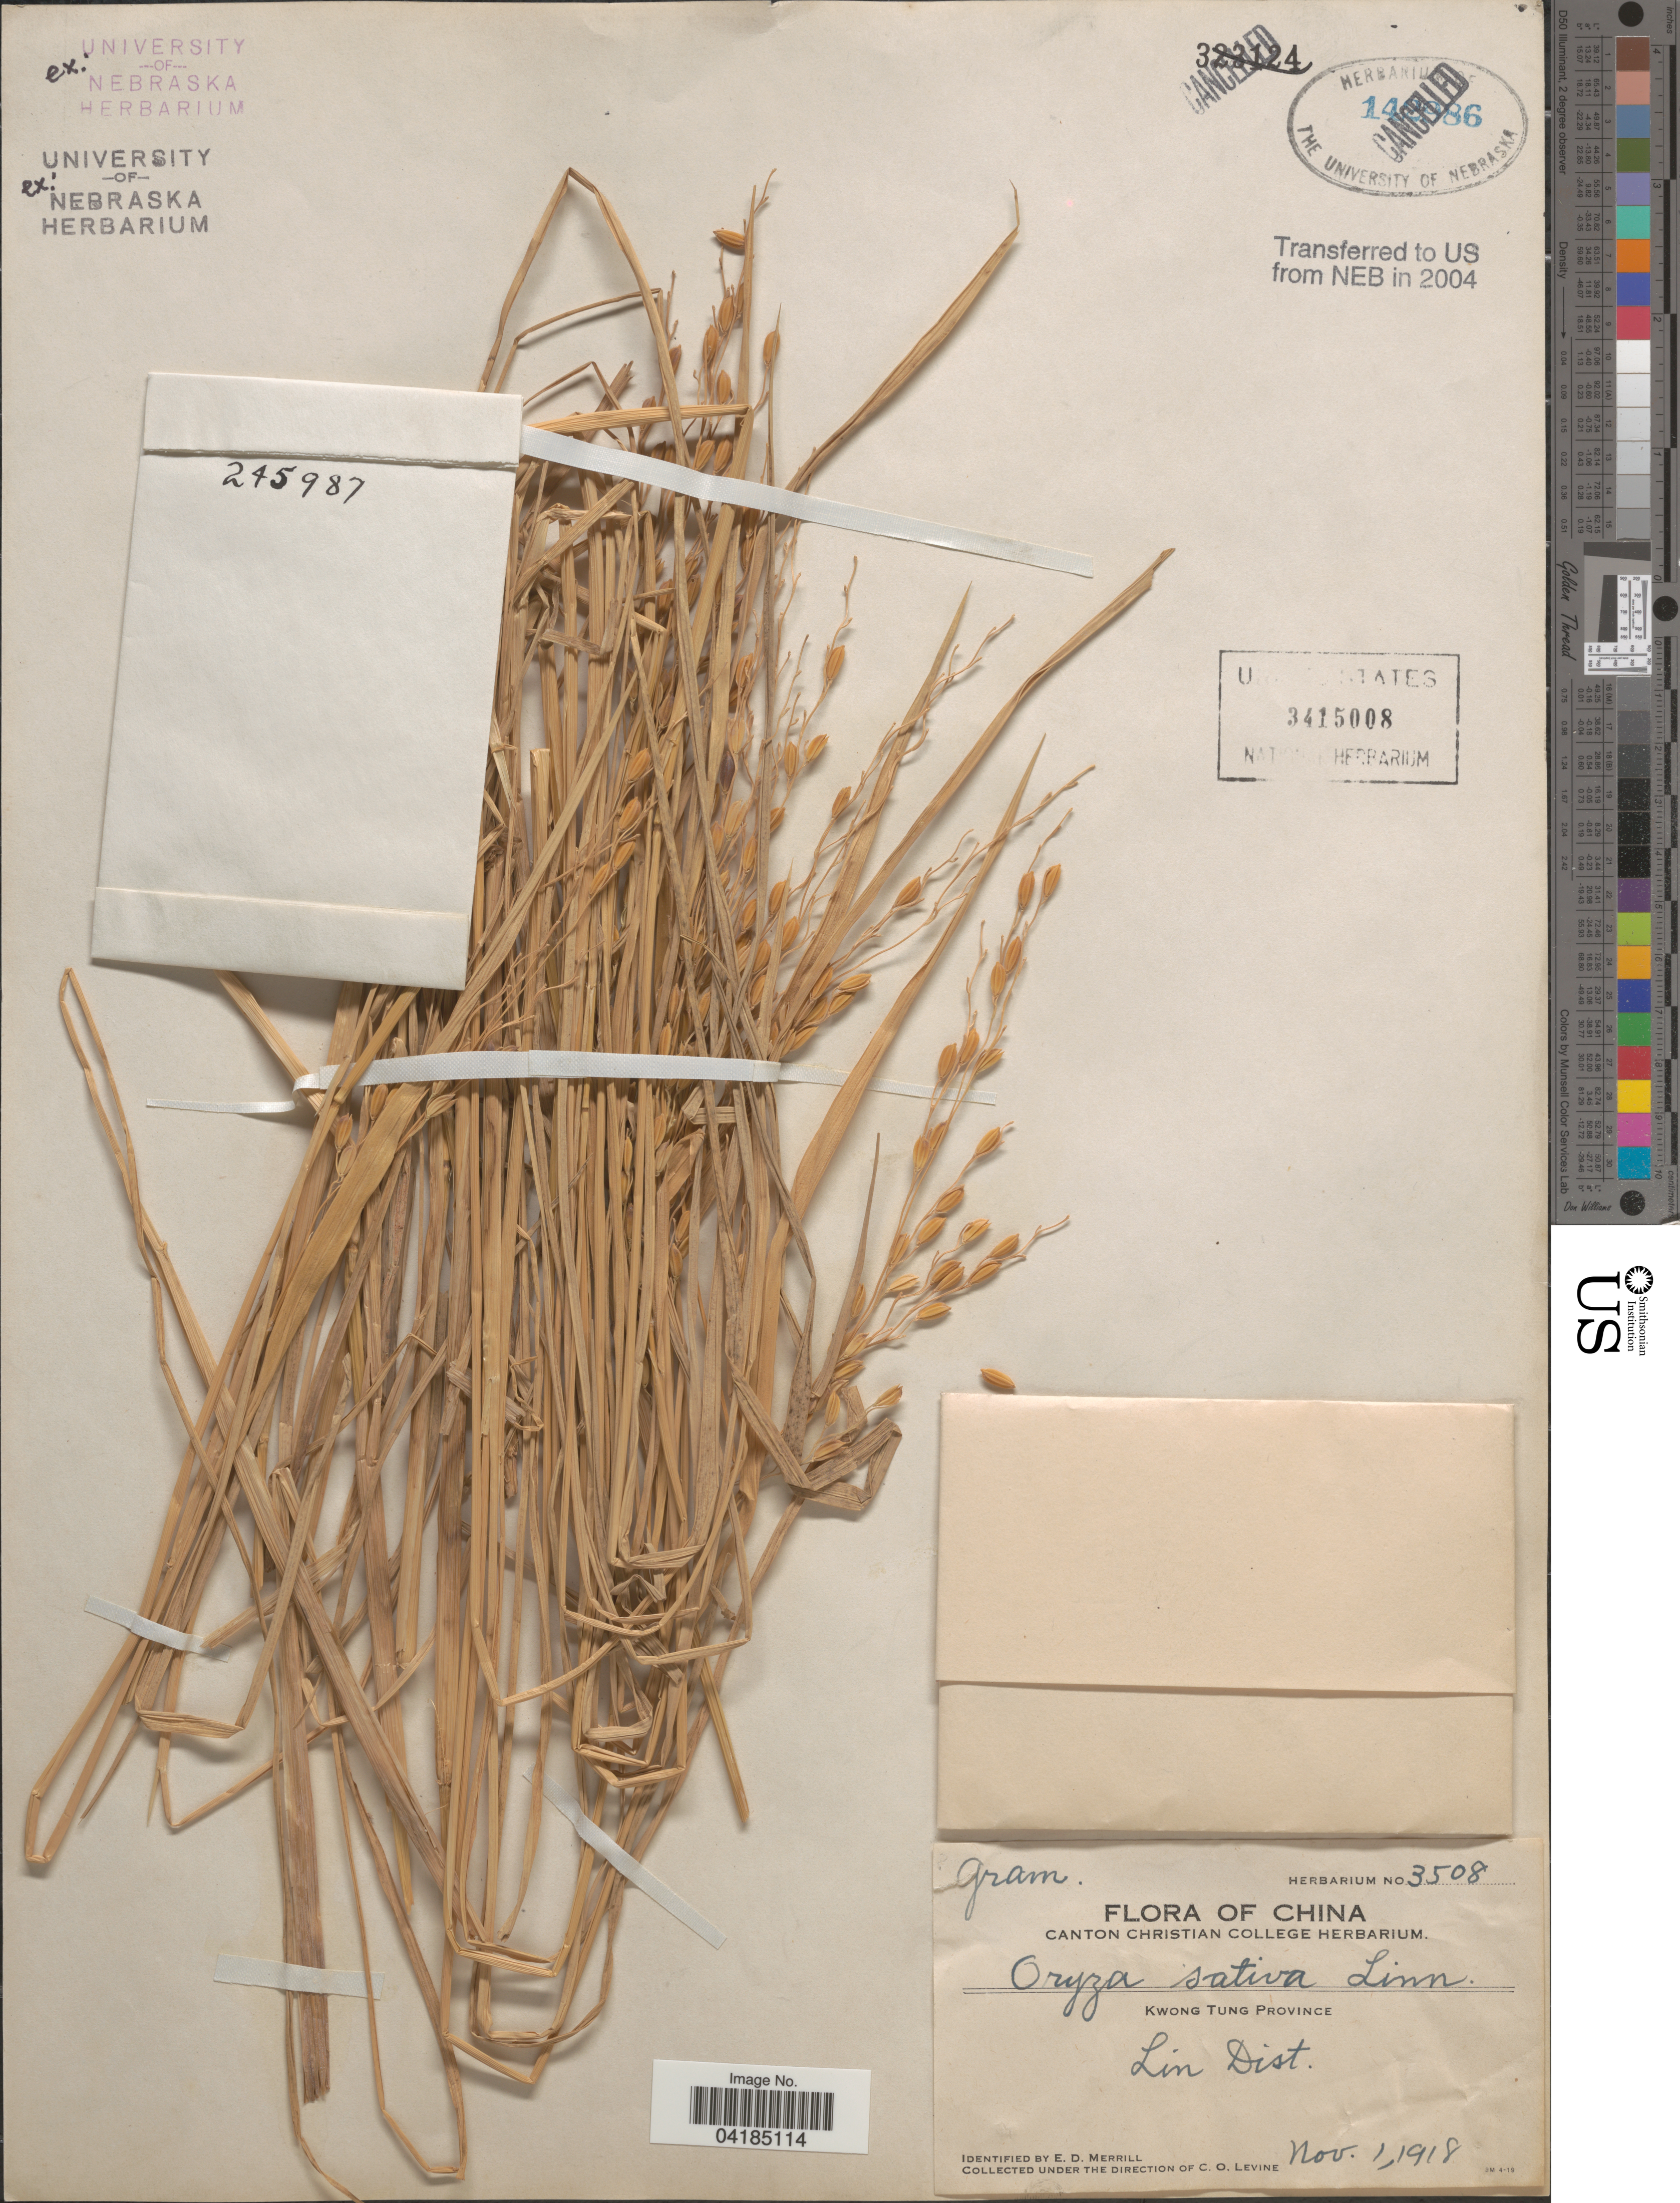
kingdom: Plantae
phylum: Tracheophyta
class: Liliopsida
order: Poales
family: Poaceae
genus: Oryza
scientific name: Oryza sativa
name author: L.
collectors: C. O. Levine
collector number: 3508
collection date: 1918-11-01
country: China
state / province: Guangdong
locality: Kwong Tung Province. Lin Dist.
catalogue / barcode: US 3415008